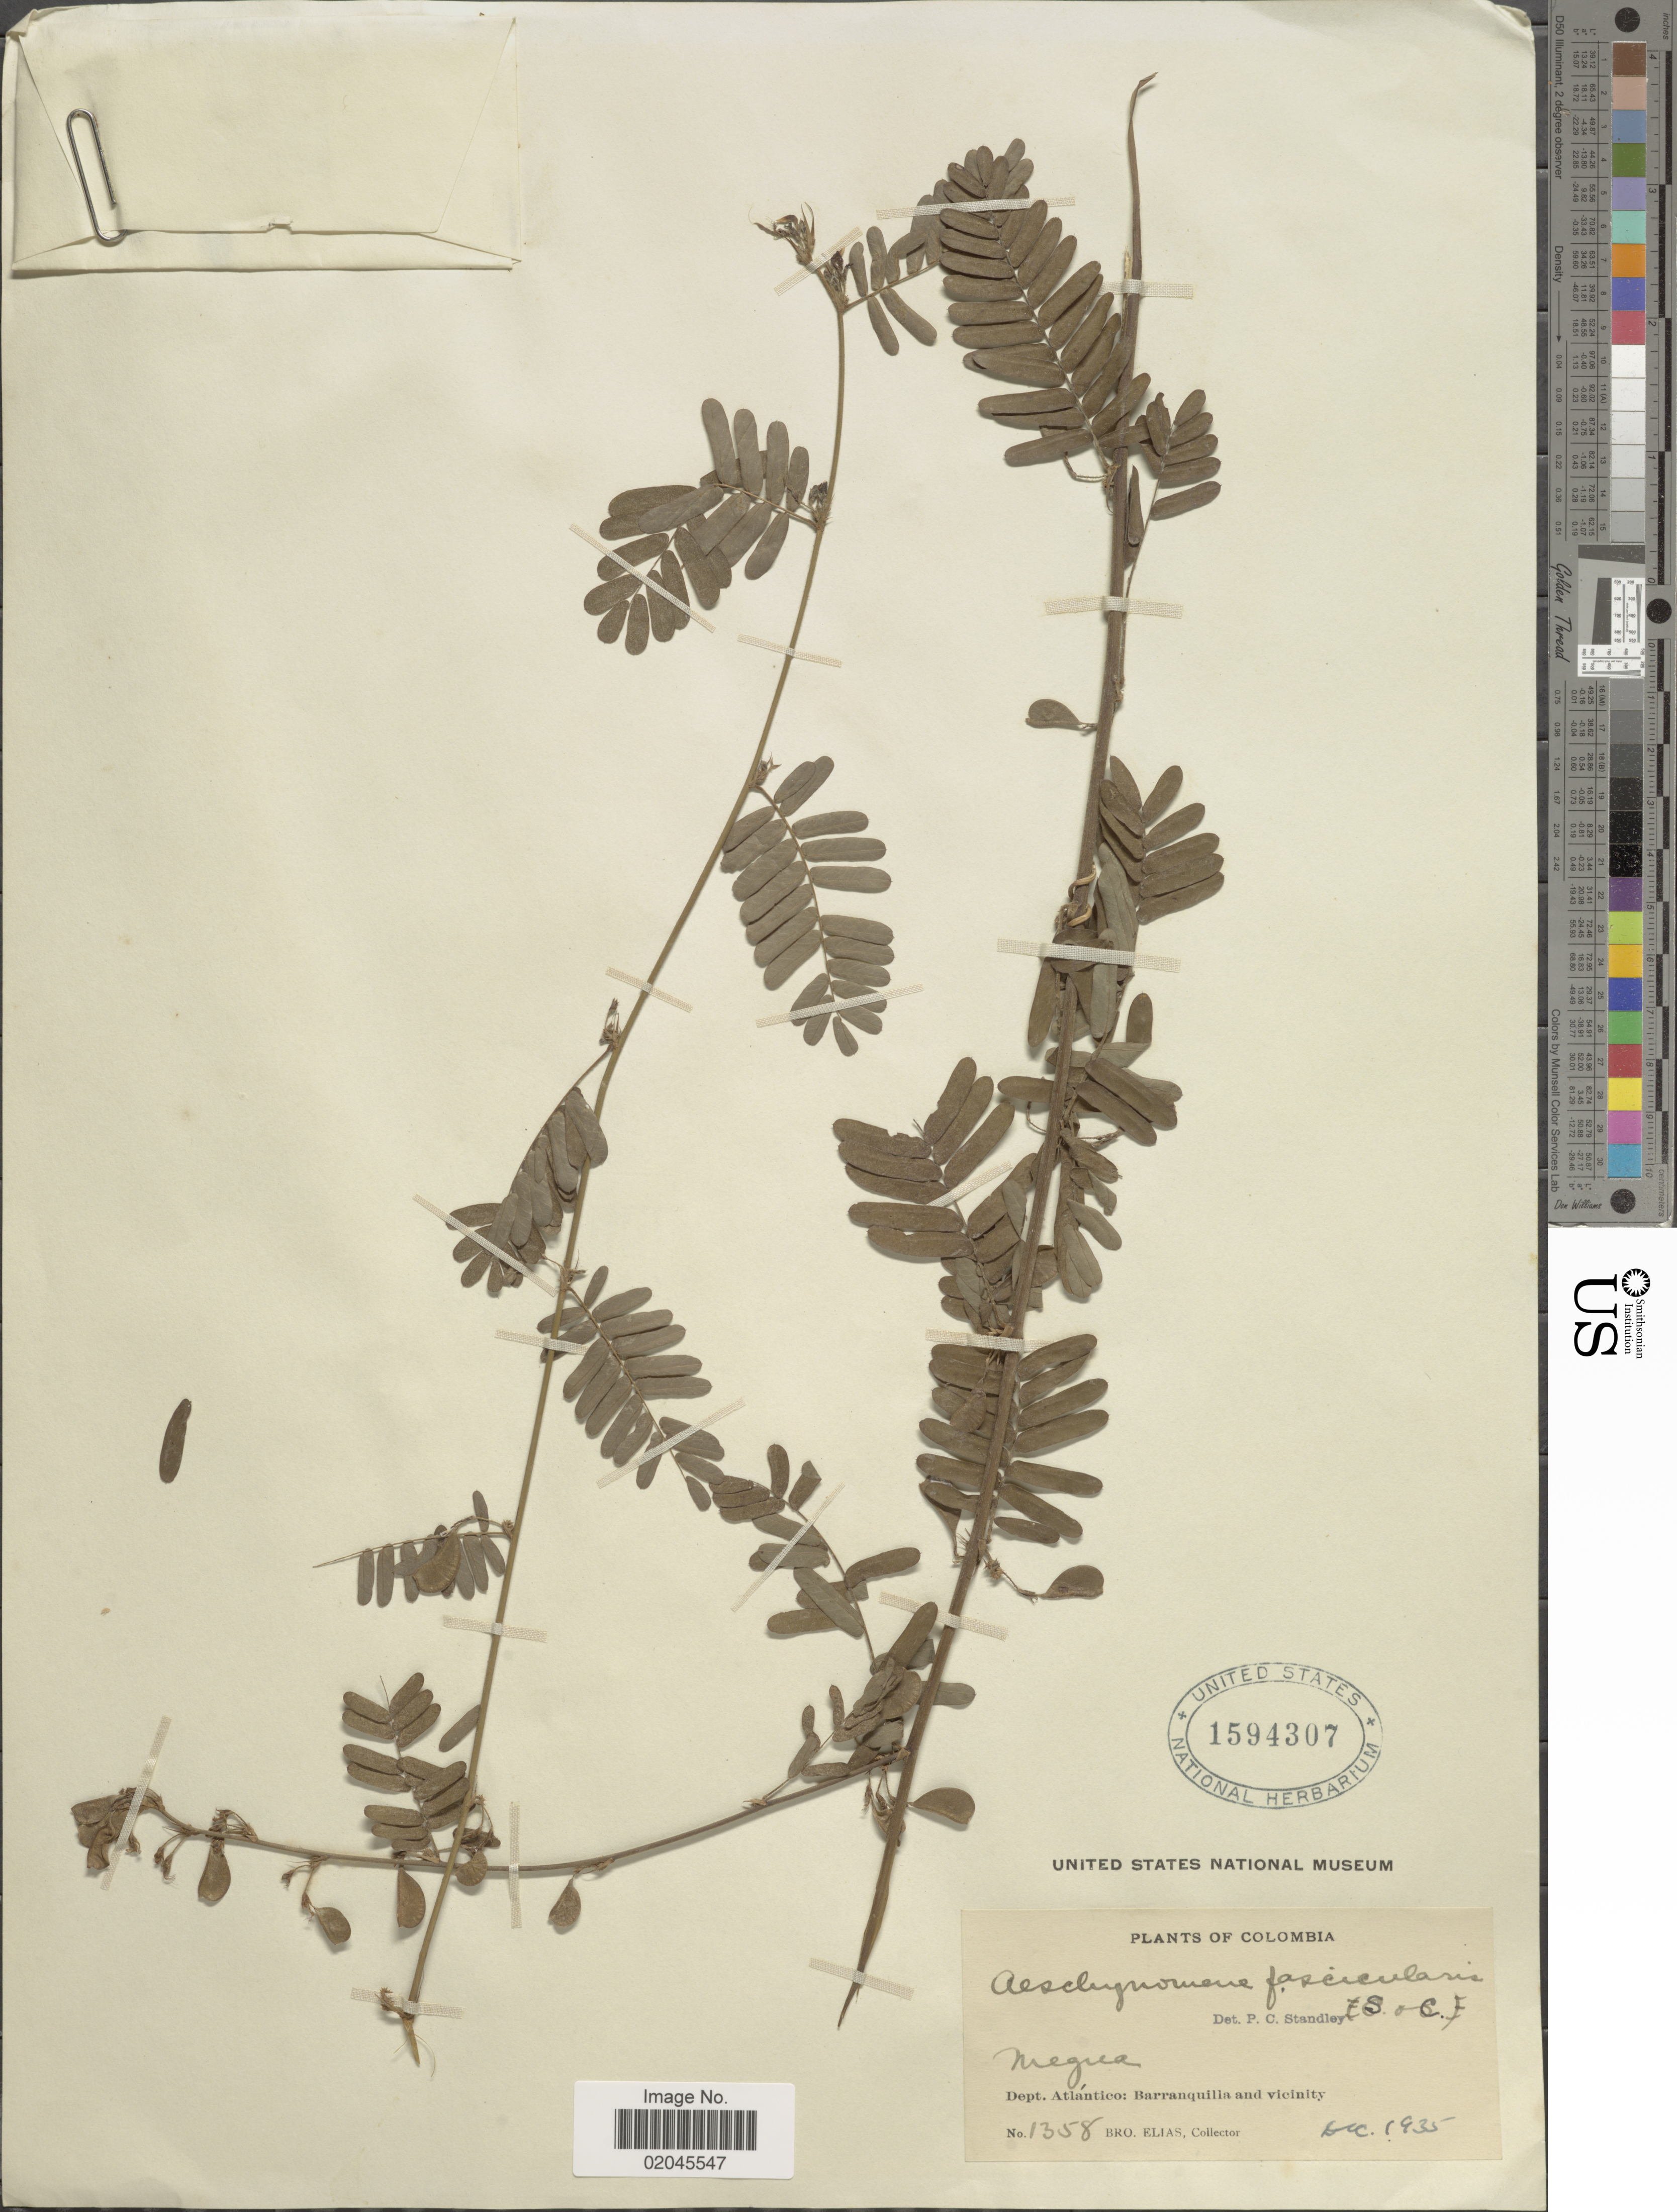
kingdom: Plantae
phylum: Tracheophyta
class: Magnoliopsida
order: Fabales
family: Fabaceae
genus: Aeschynomene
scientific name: Aeschynomene fascicularis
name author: Schltdl. & Cham.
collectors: Bro. Elias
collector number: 1358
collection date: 1935-12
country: Colombia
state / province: Atlántico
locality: Megua, Barranquilla and vicinity.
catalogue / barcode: US 1594307